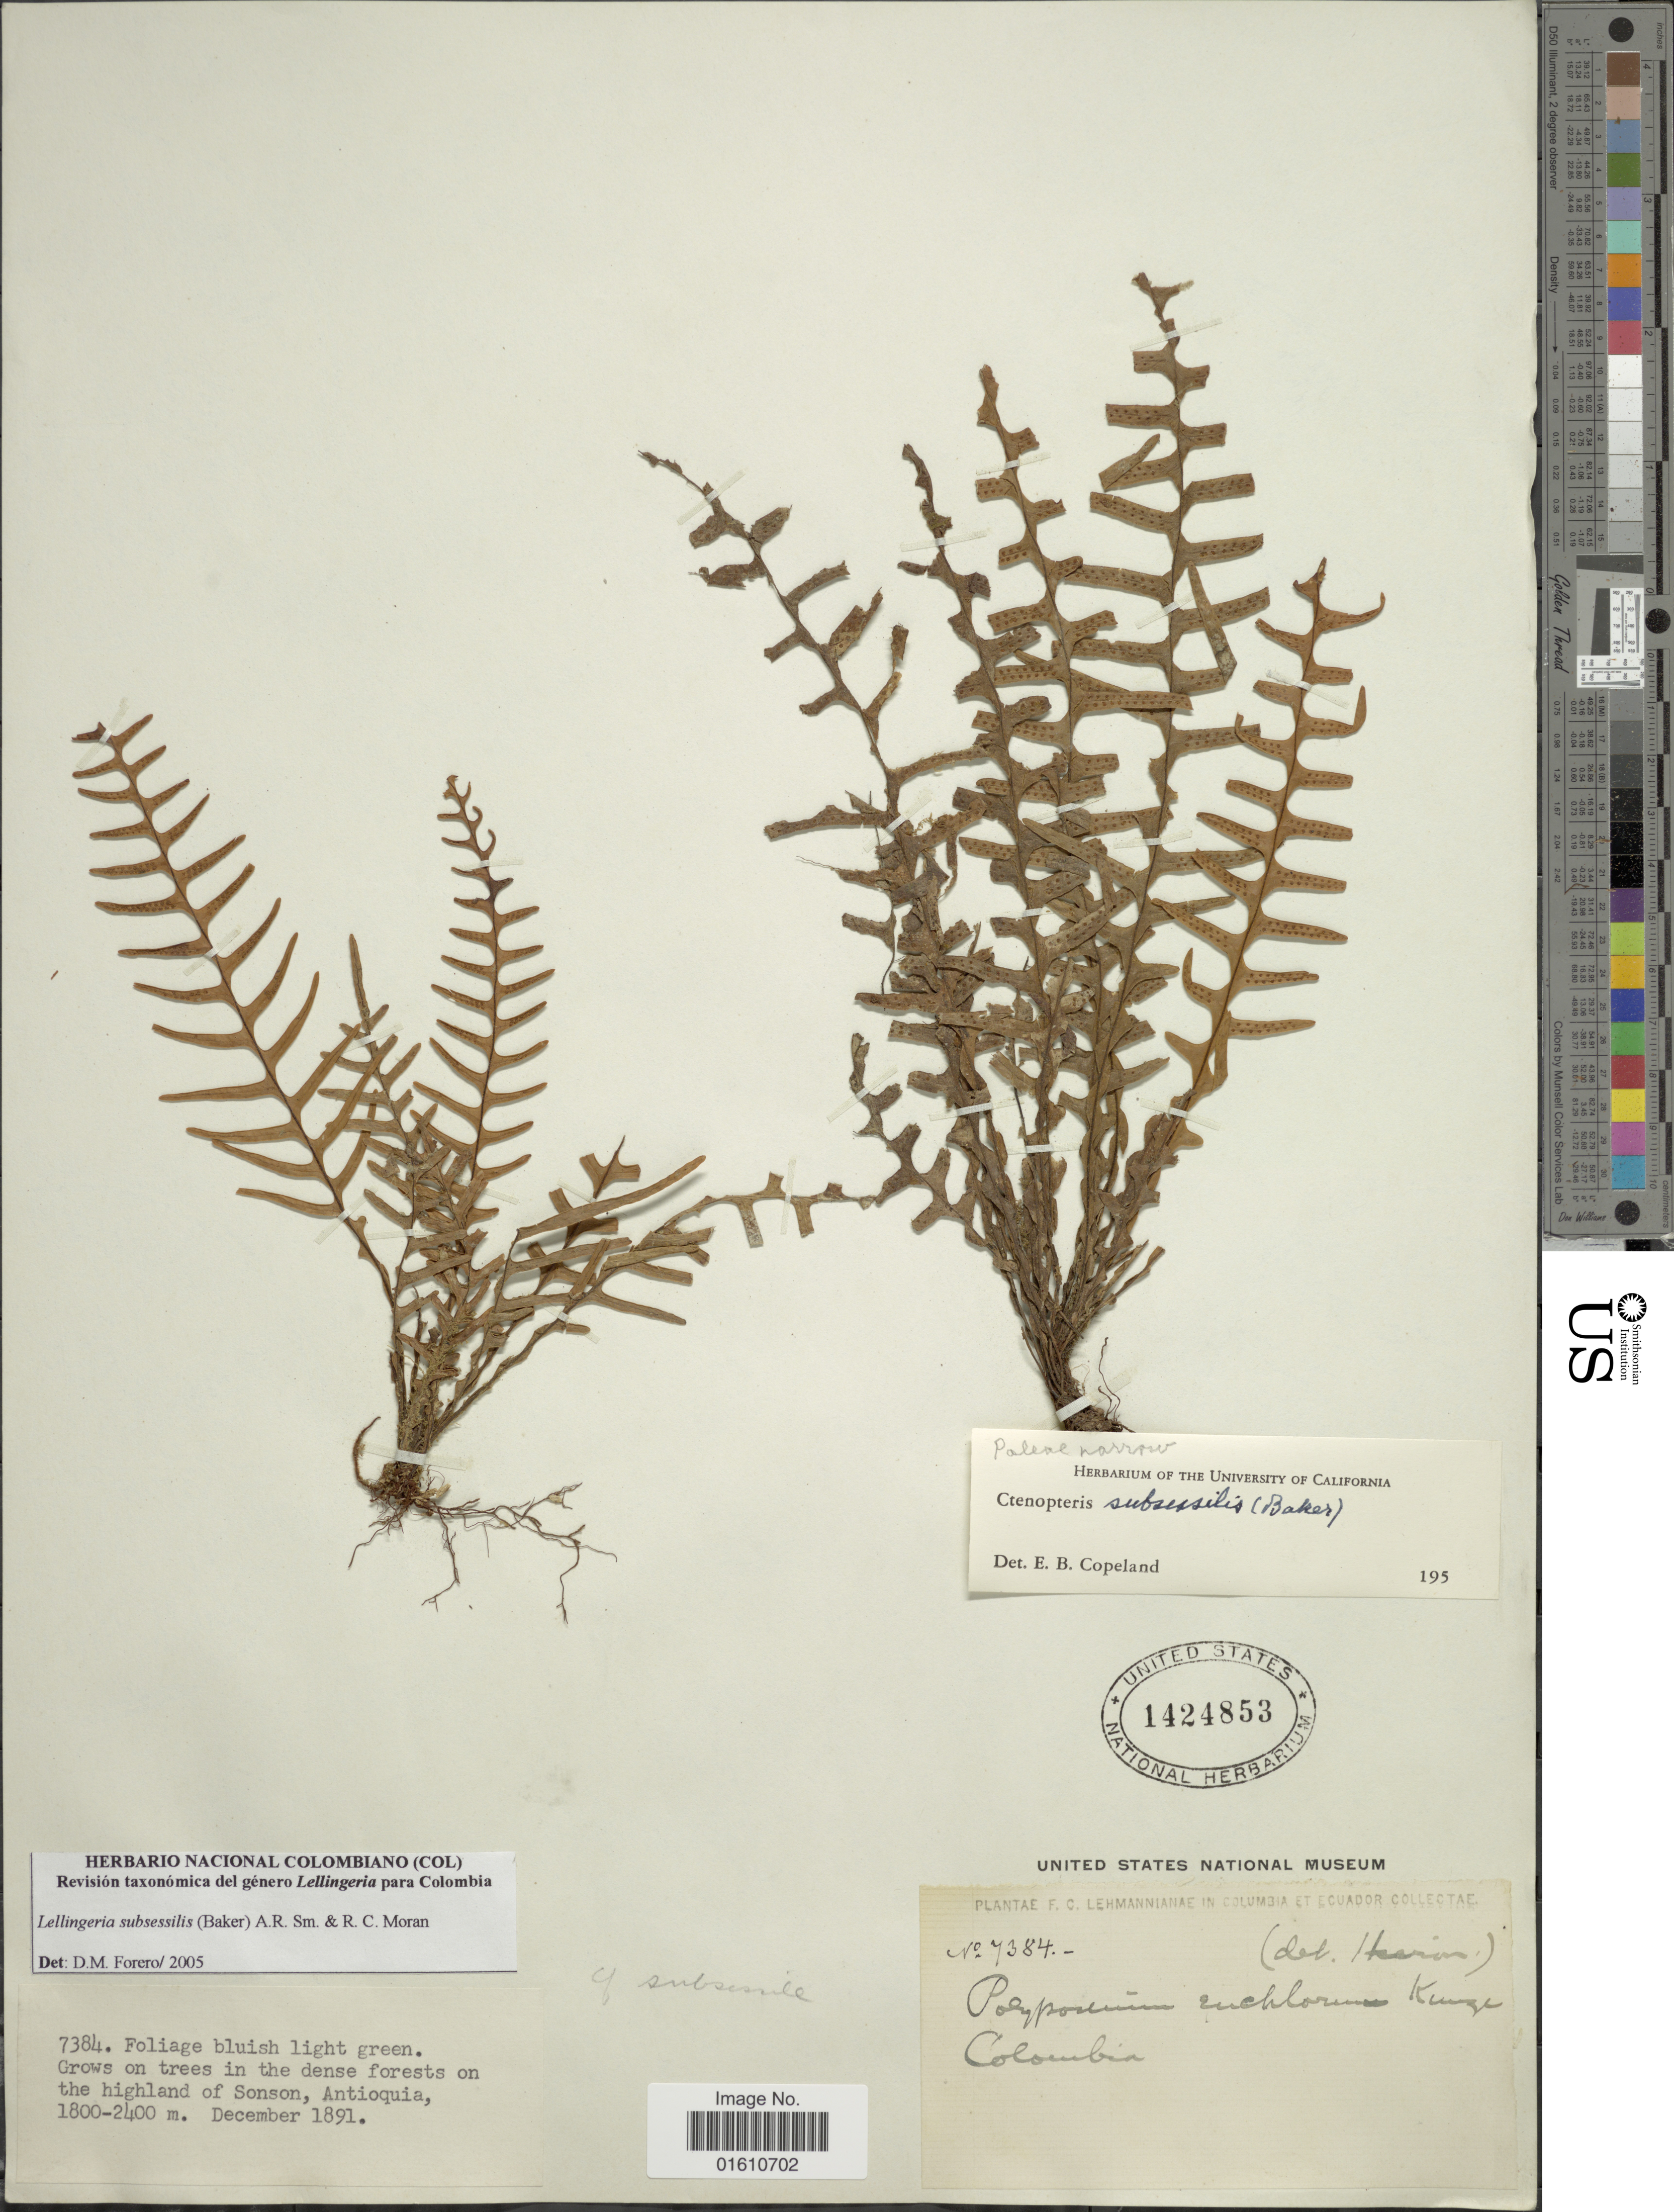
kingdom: Plantae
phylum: Tracheophyta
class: Polypodiopsida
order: Polypodiales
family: Polypodiaceae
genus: Lellingeria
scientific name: Lellingeria subsessilis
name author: (Baker) A.R. Sm. & R.C. Moran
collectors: F. C. Lehmann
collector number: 7384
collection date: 1891-12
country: Colombia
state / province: Antioquia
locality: On the highland of Sonson, Antioquia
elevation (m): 1800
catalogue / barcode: US 1424853